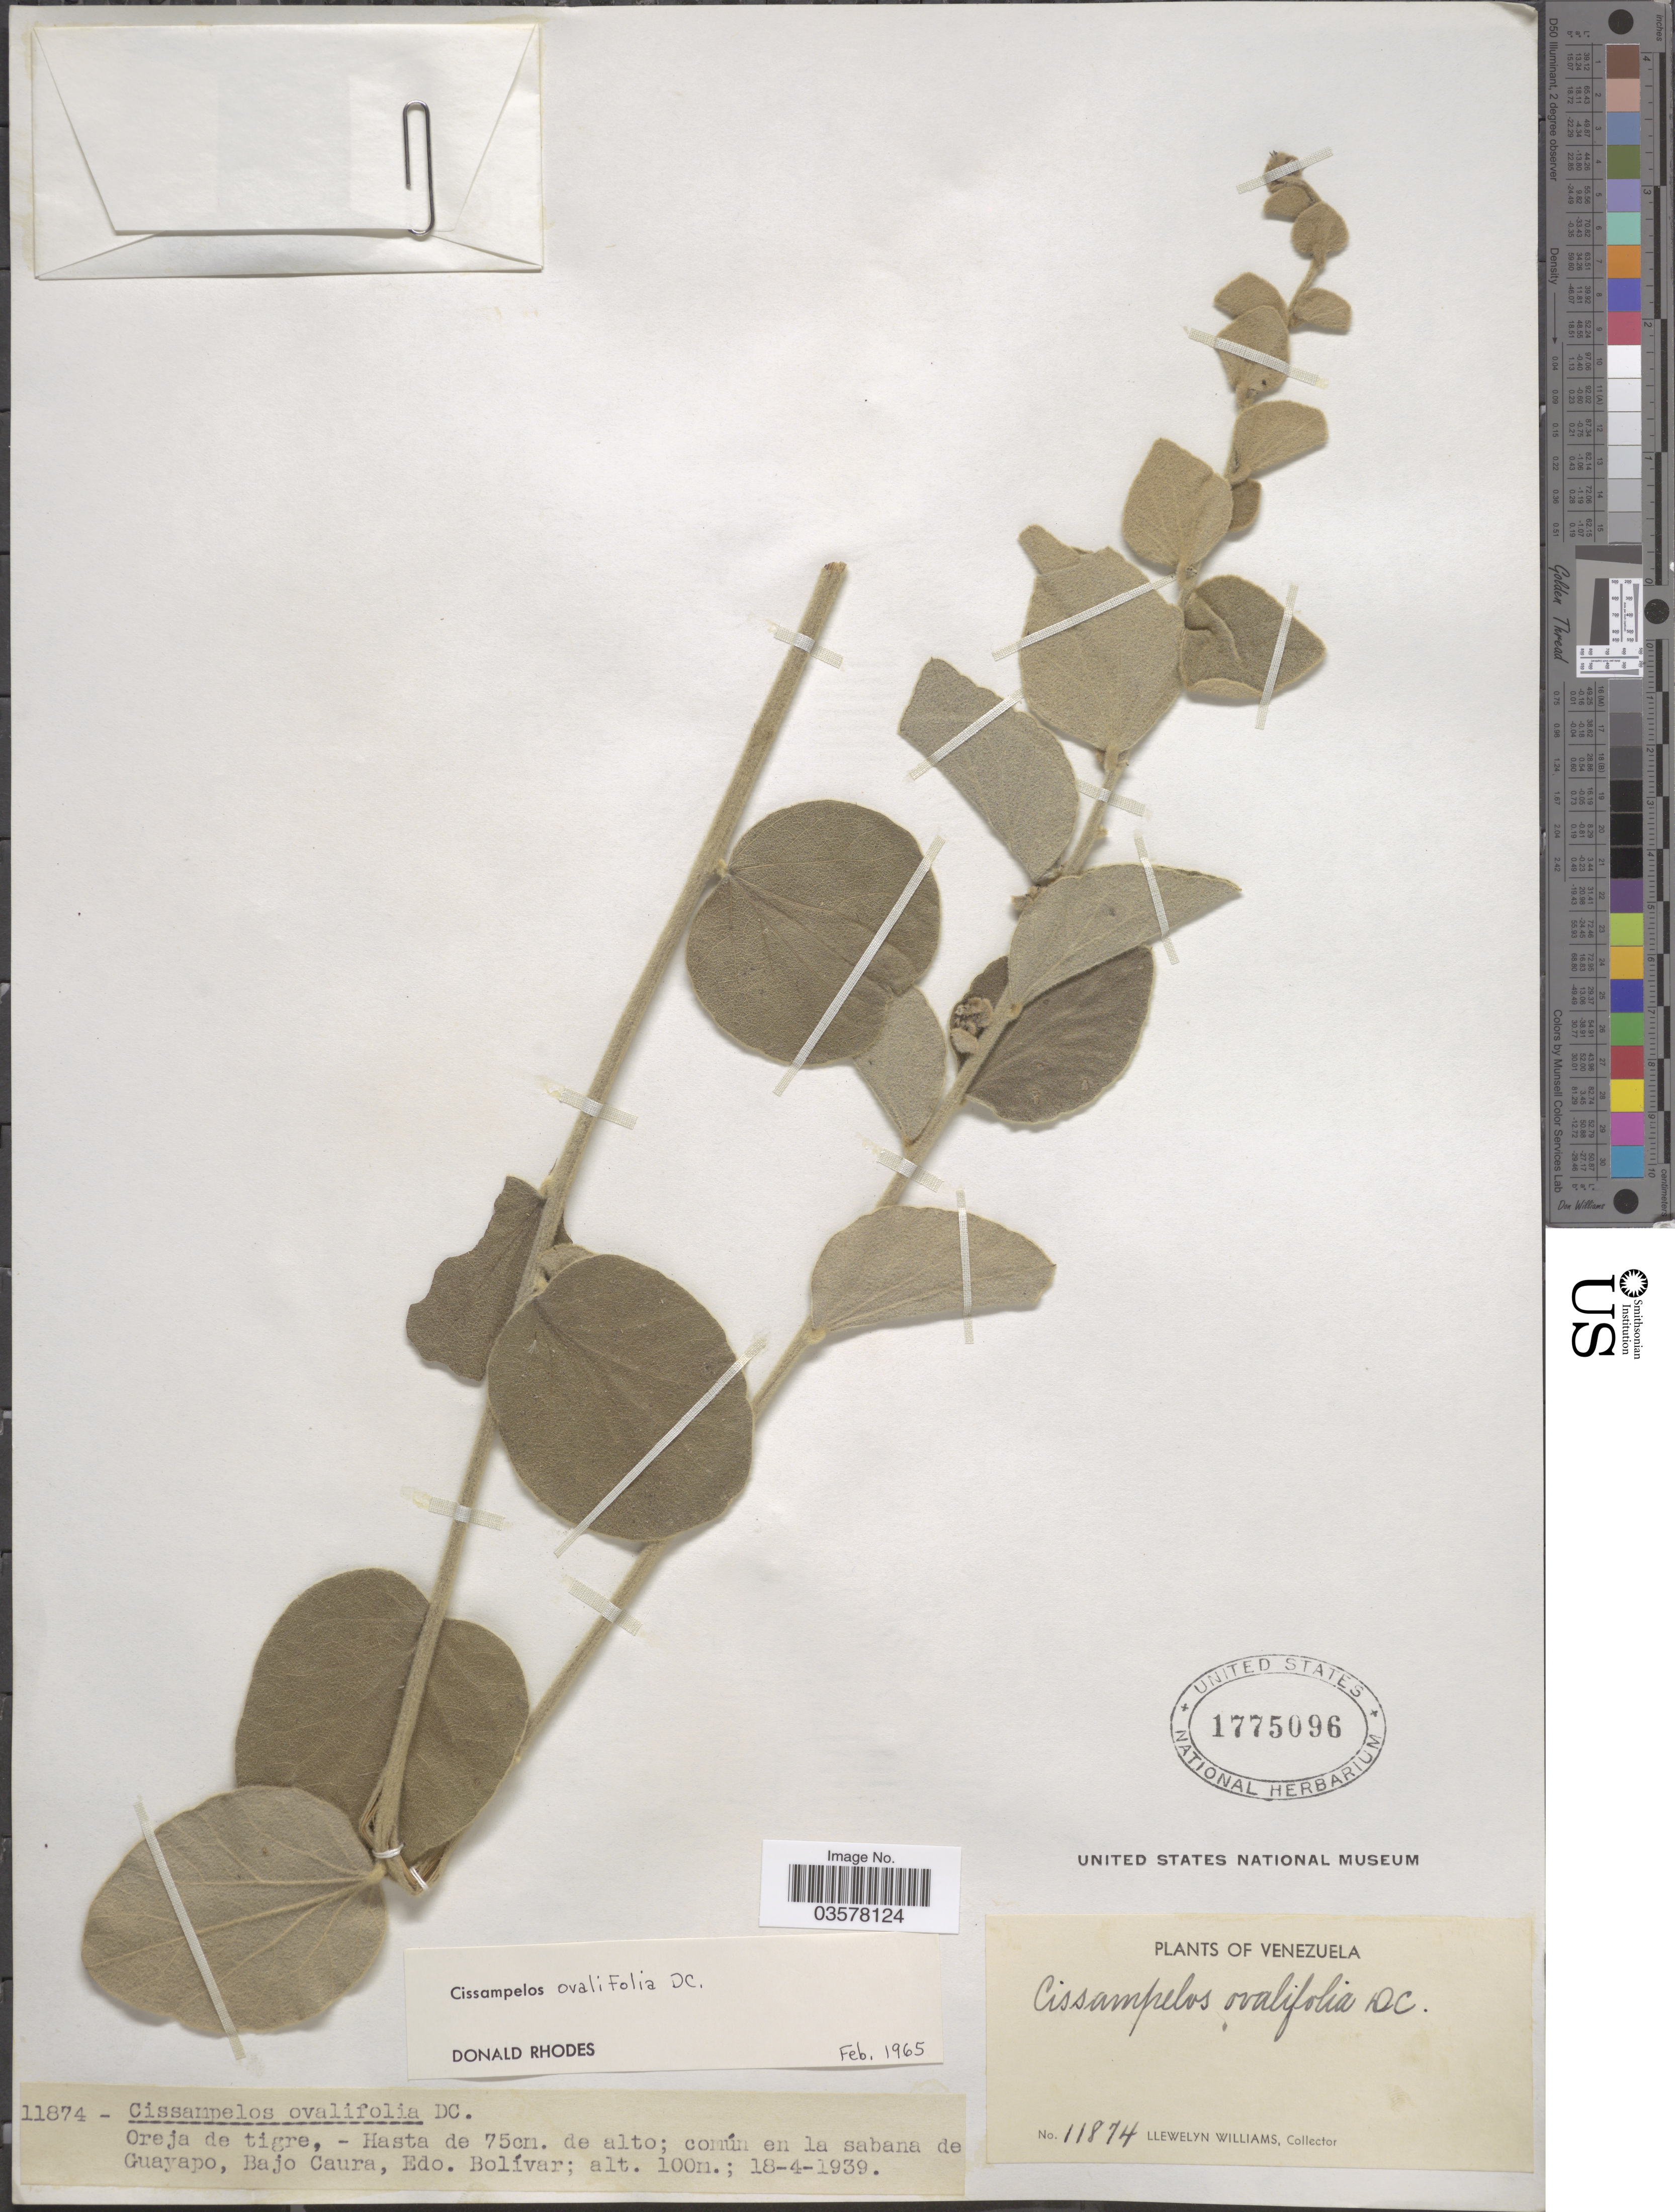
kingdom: Plantae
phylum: Tracheophyta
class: Magnoliopsida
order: Ranunculales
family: Menispermaceae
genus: Cissampelos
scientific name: Cissampelos ovalifolia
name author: DC.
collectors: Ll. Williams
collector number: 11874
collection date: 1939-04-18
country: Venezuela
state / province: Bolivar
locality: La sabana de Guayapo, Bajo Caura.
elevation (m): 100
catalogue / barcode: US 1775096